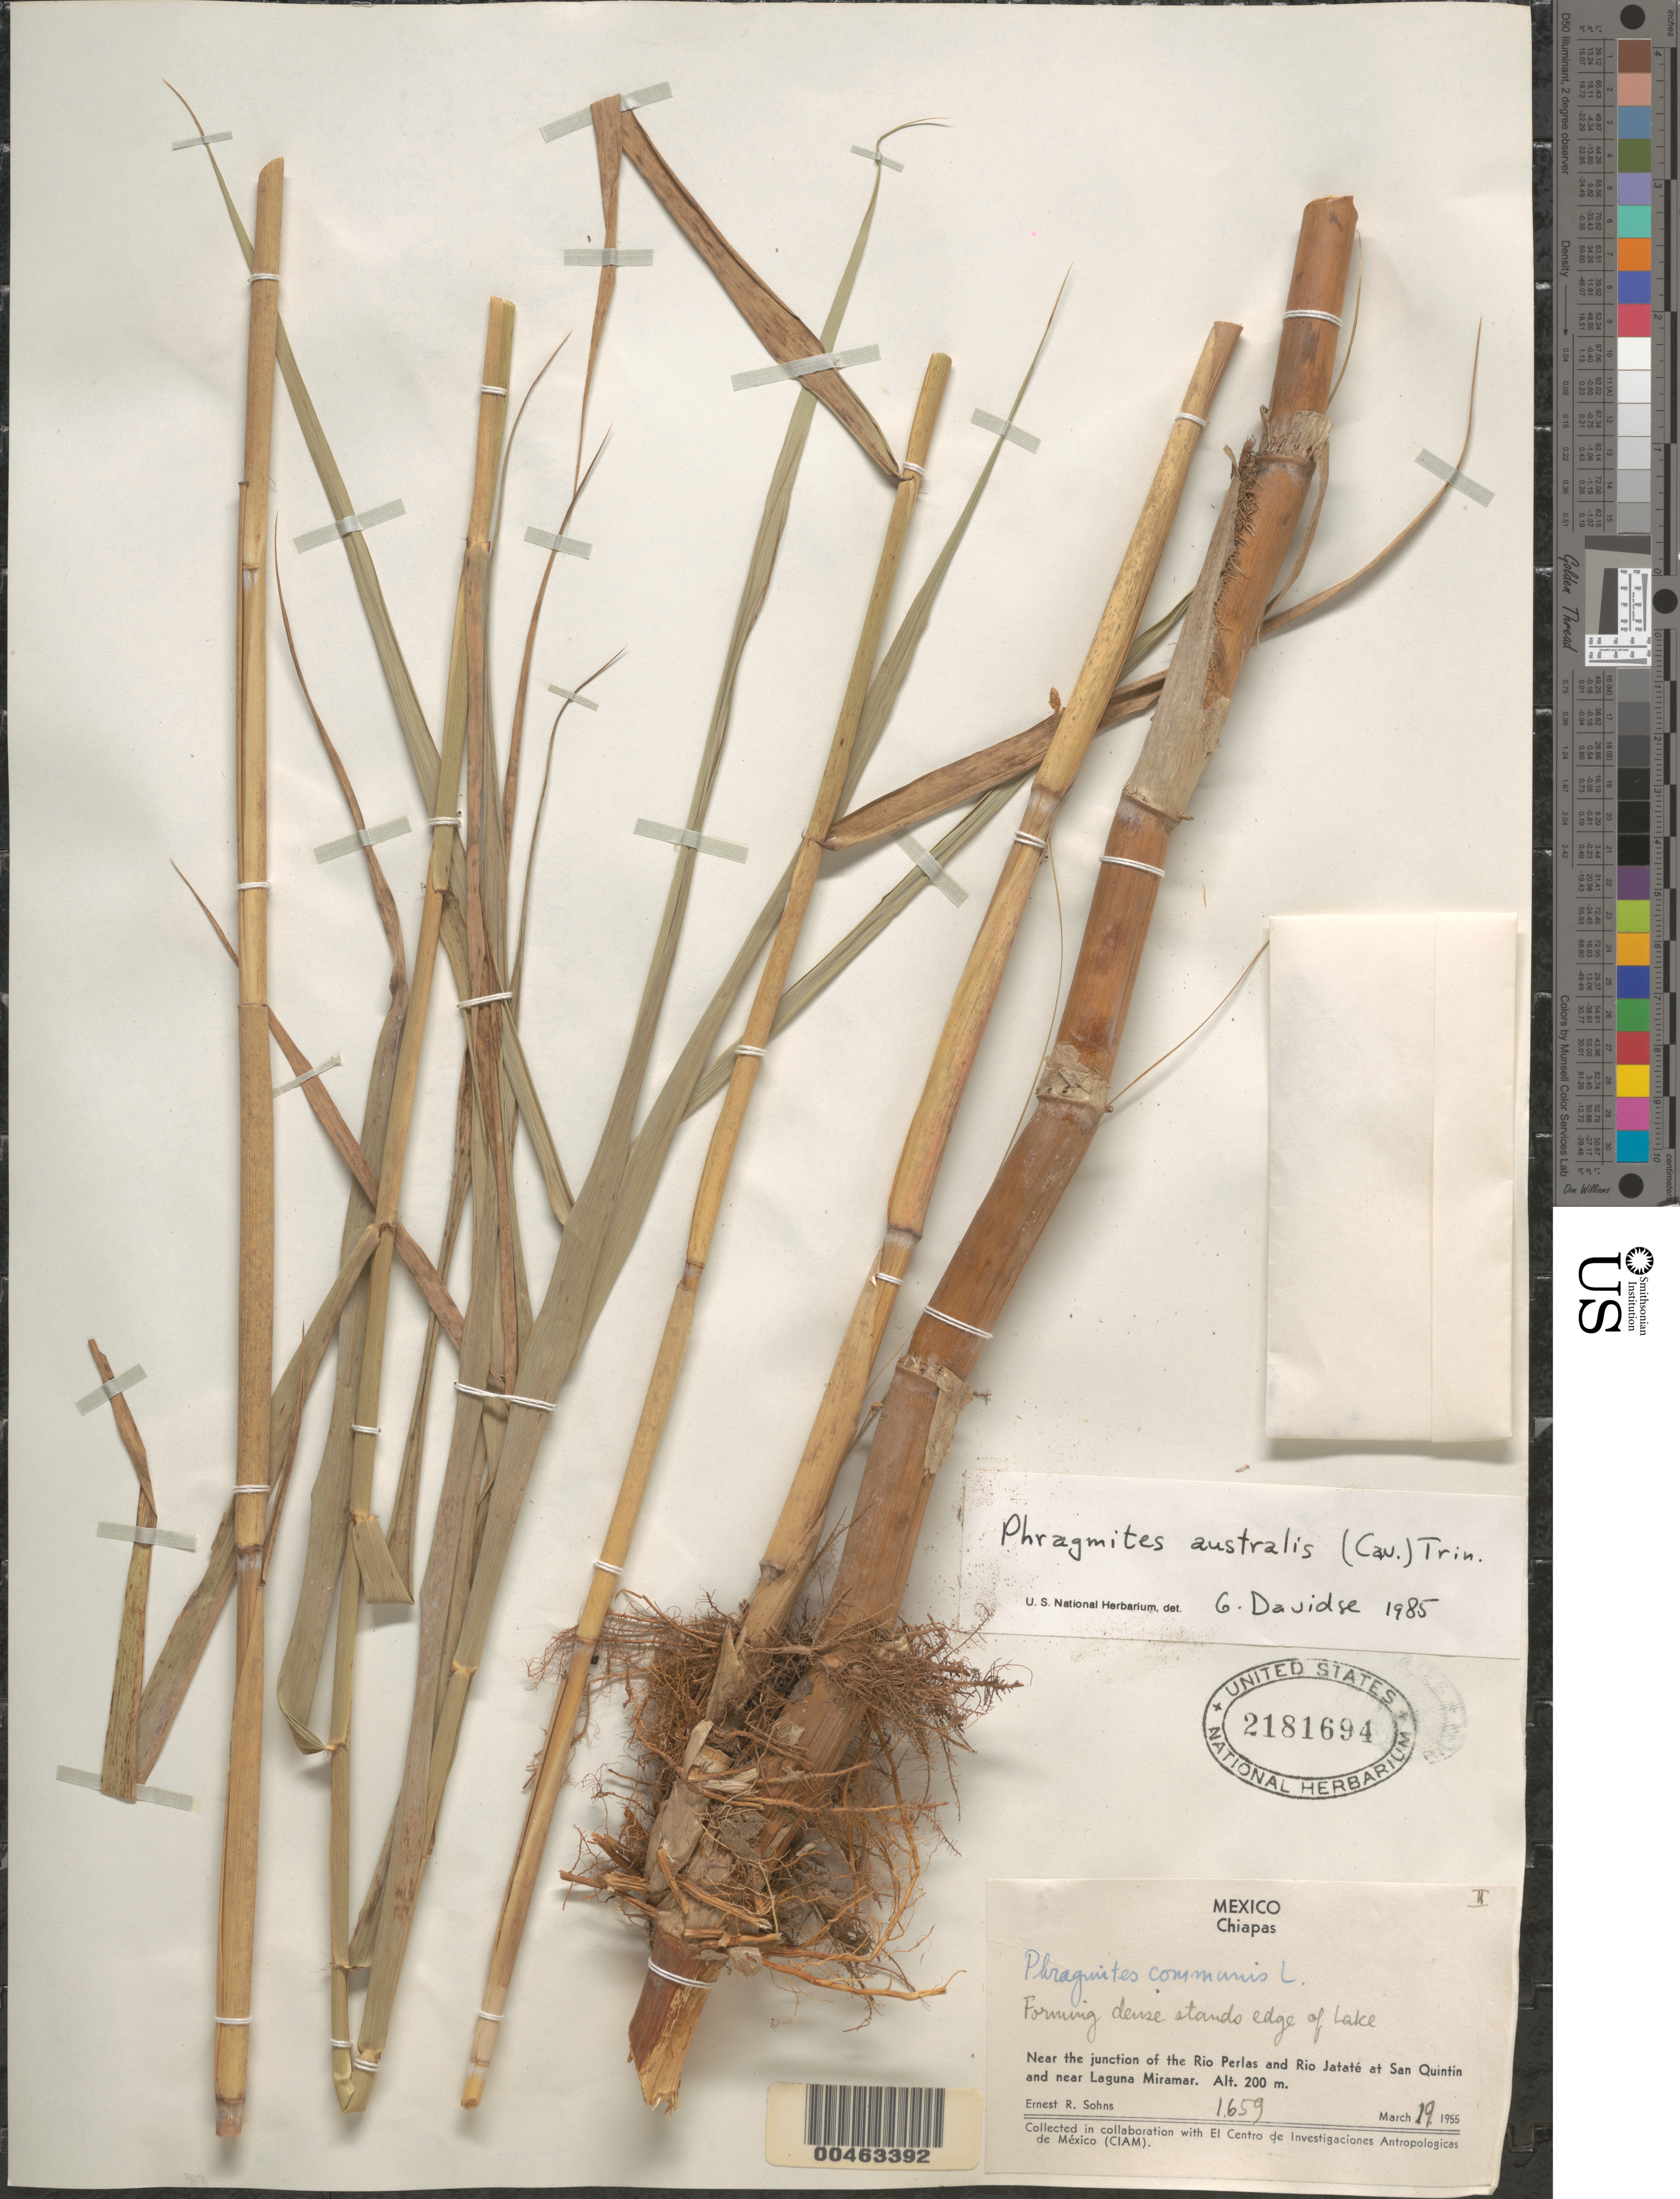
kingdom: Plantae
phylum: Tracheophyta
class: Liliopsida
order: Poales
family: Poaceae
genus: Phragmites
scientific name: Phragmites australis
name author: (Cav.) Trin. ex Steud.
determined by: Davidse, Gerrit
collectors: E. R. Sohns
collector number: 1659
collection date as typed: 19 Mar 1955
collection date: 1955-03-19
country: Mexico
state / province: Chiapas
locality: Near the junct. of the Rio Perlas and Rio Jatat‚ at San Quintin and near Laguna Miramar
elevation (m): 200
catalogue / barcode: US 2181694